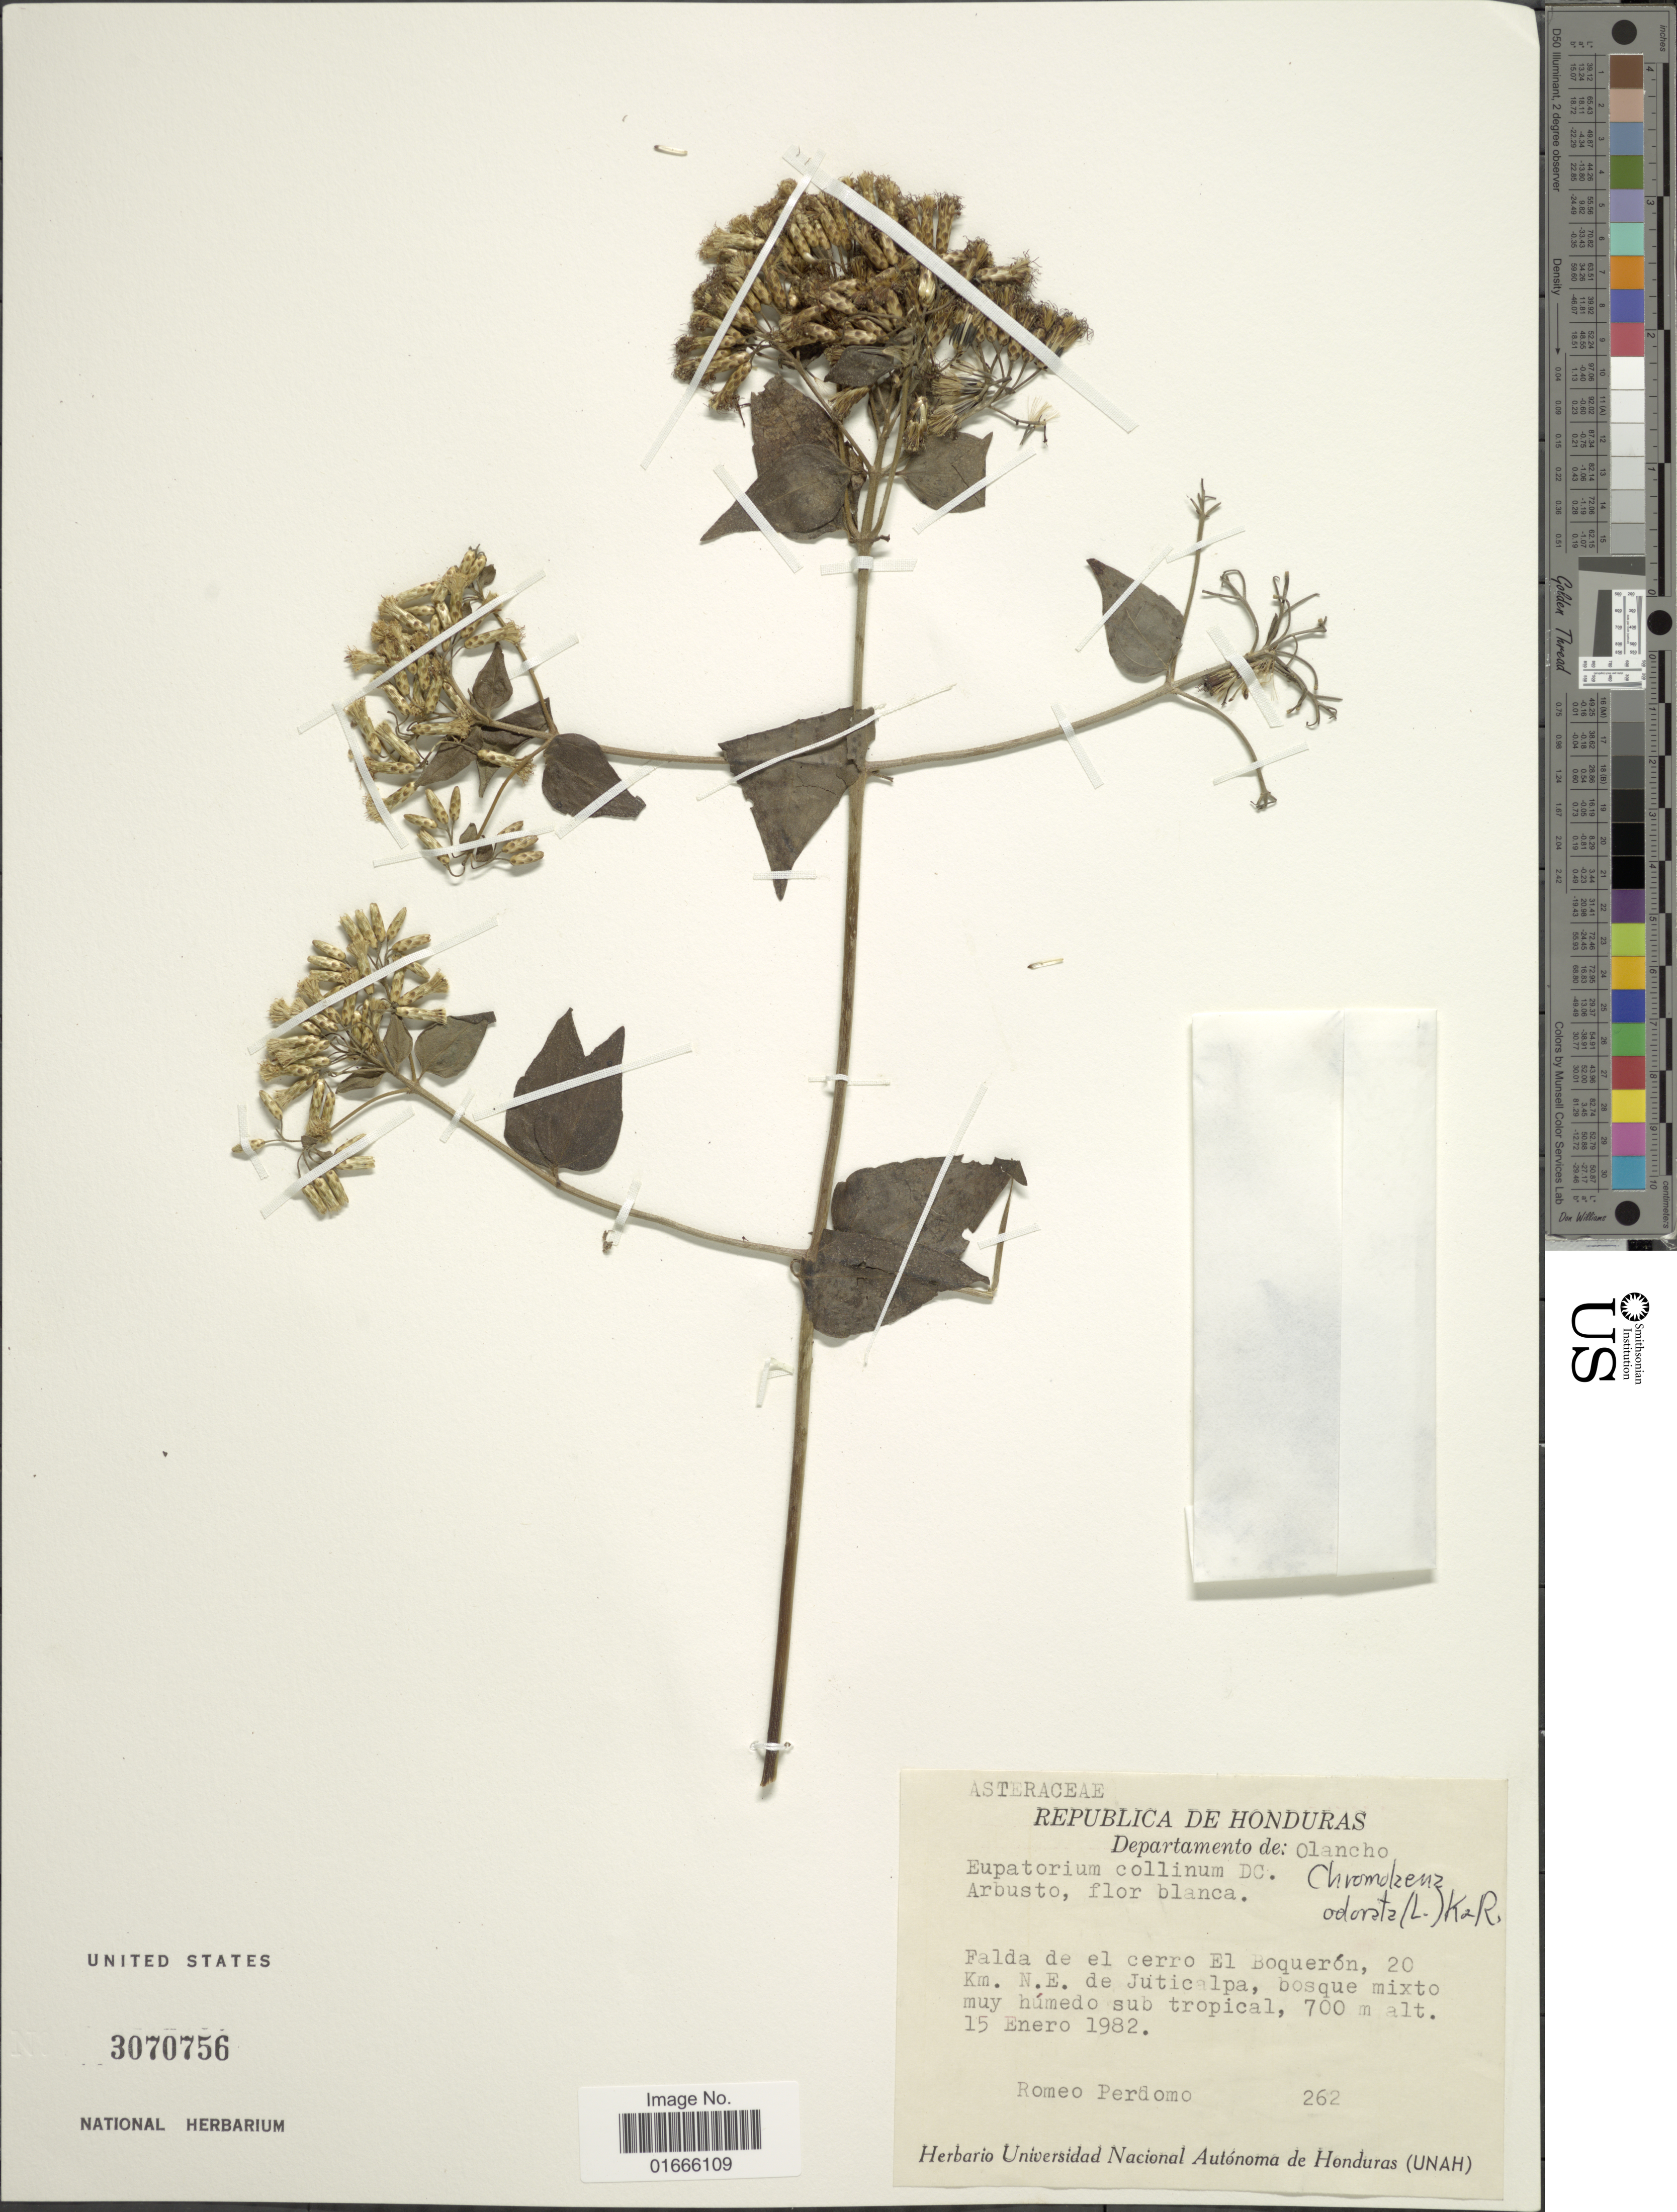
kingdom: Plantae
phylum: Tracheophyta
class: Magnoliopsida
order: Asterales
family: Asteraceae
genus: Chromolaena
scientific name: Chromolaena odorata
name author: (L.) R.M. King & H. Rob.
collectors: R. Perdomo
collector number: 262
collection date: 1982-01-15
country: Honduras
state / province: Olancho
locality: Falda de el cerro El Boqueron, 20 km. N. E. de Juticalpa, bosque mixto muy humedo sub tropical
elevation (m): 700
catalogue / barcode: US 3070756